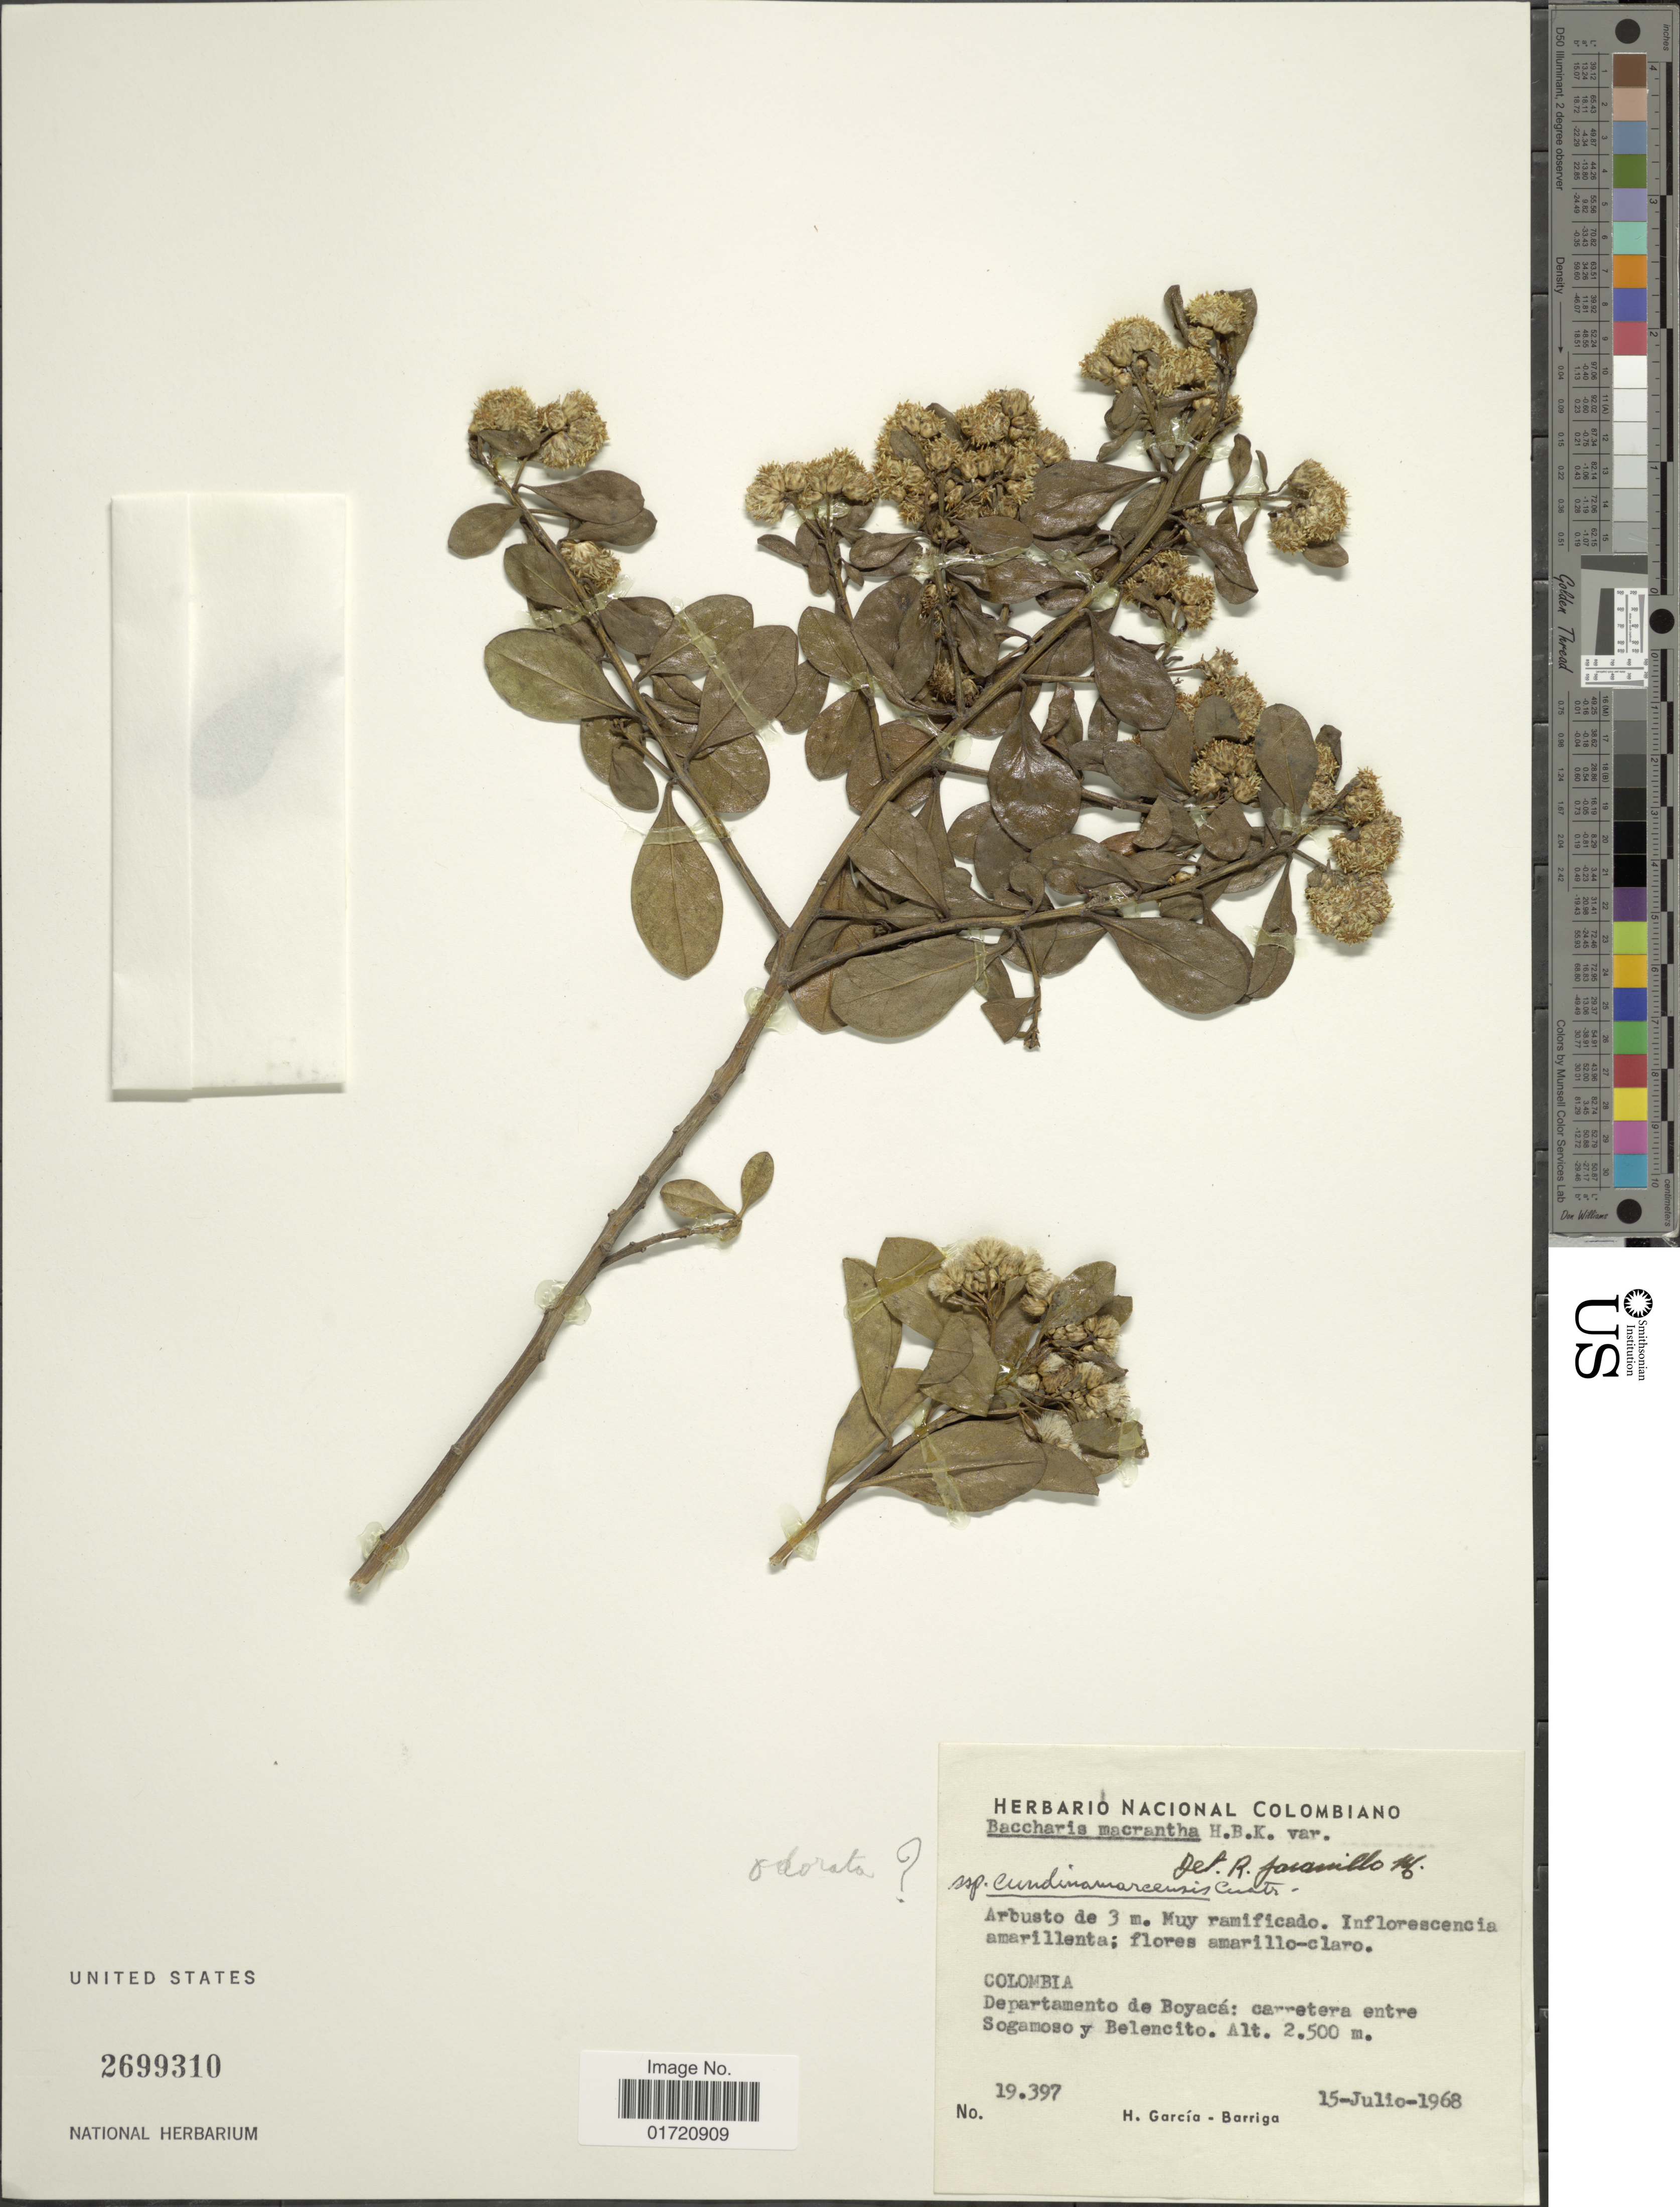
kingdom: Plantae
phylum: Tracheophyta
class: Magnoliopsida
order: Asterales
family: Asteraceae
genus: Baccharis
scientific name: Baccharis macrantha subsp. cundinamarcensis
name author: (Cuatrec.) Cuatrec.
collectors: H. García Barriga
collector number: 19397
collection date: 1968-07-15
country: Colombia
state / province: Boyacá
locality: Carretera entre Sogamoso y Belencito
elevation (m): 2500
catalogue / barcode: US 2699310